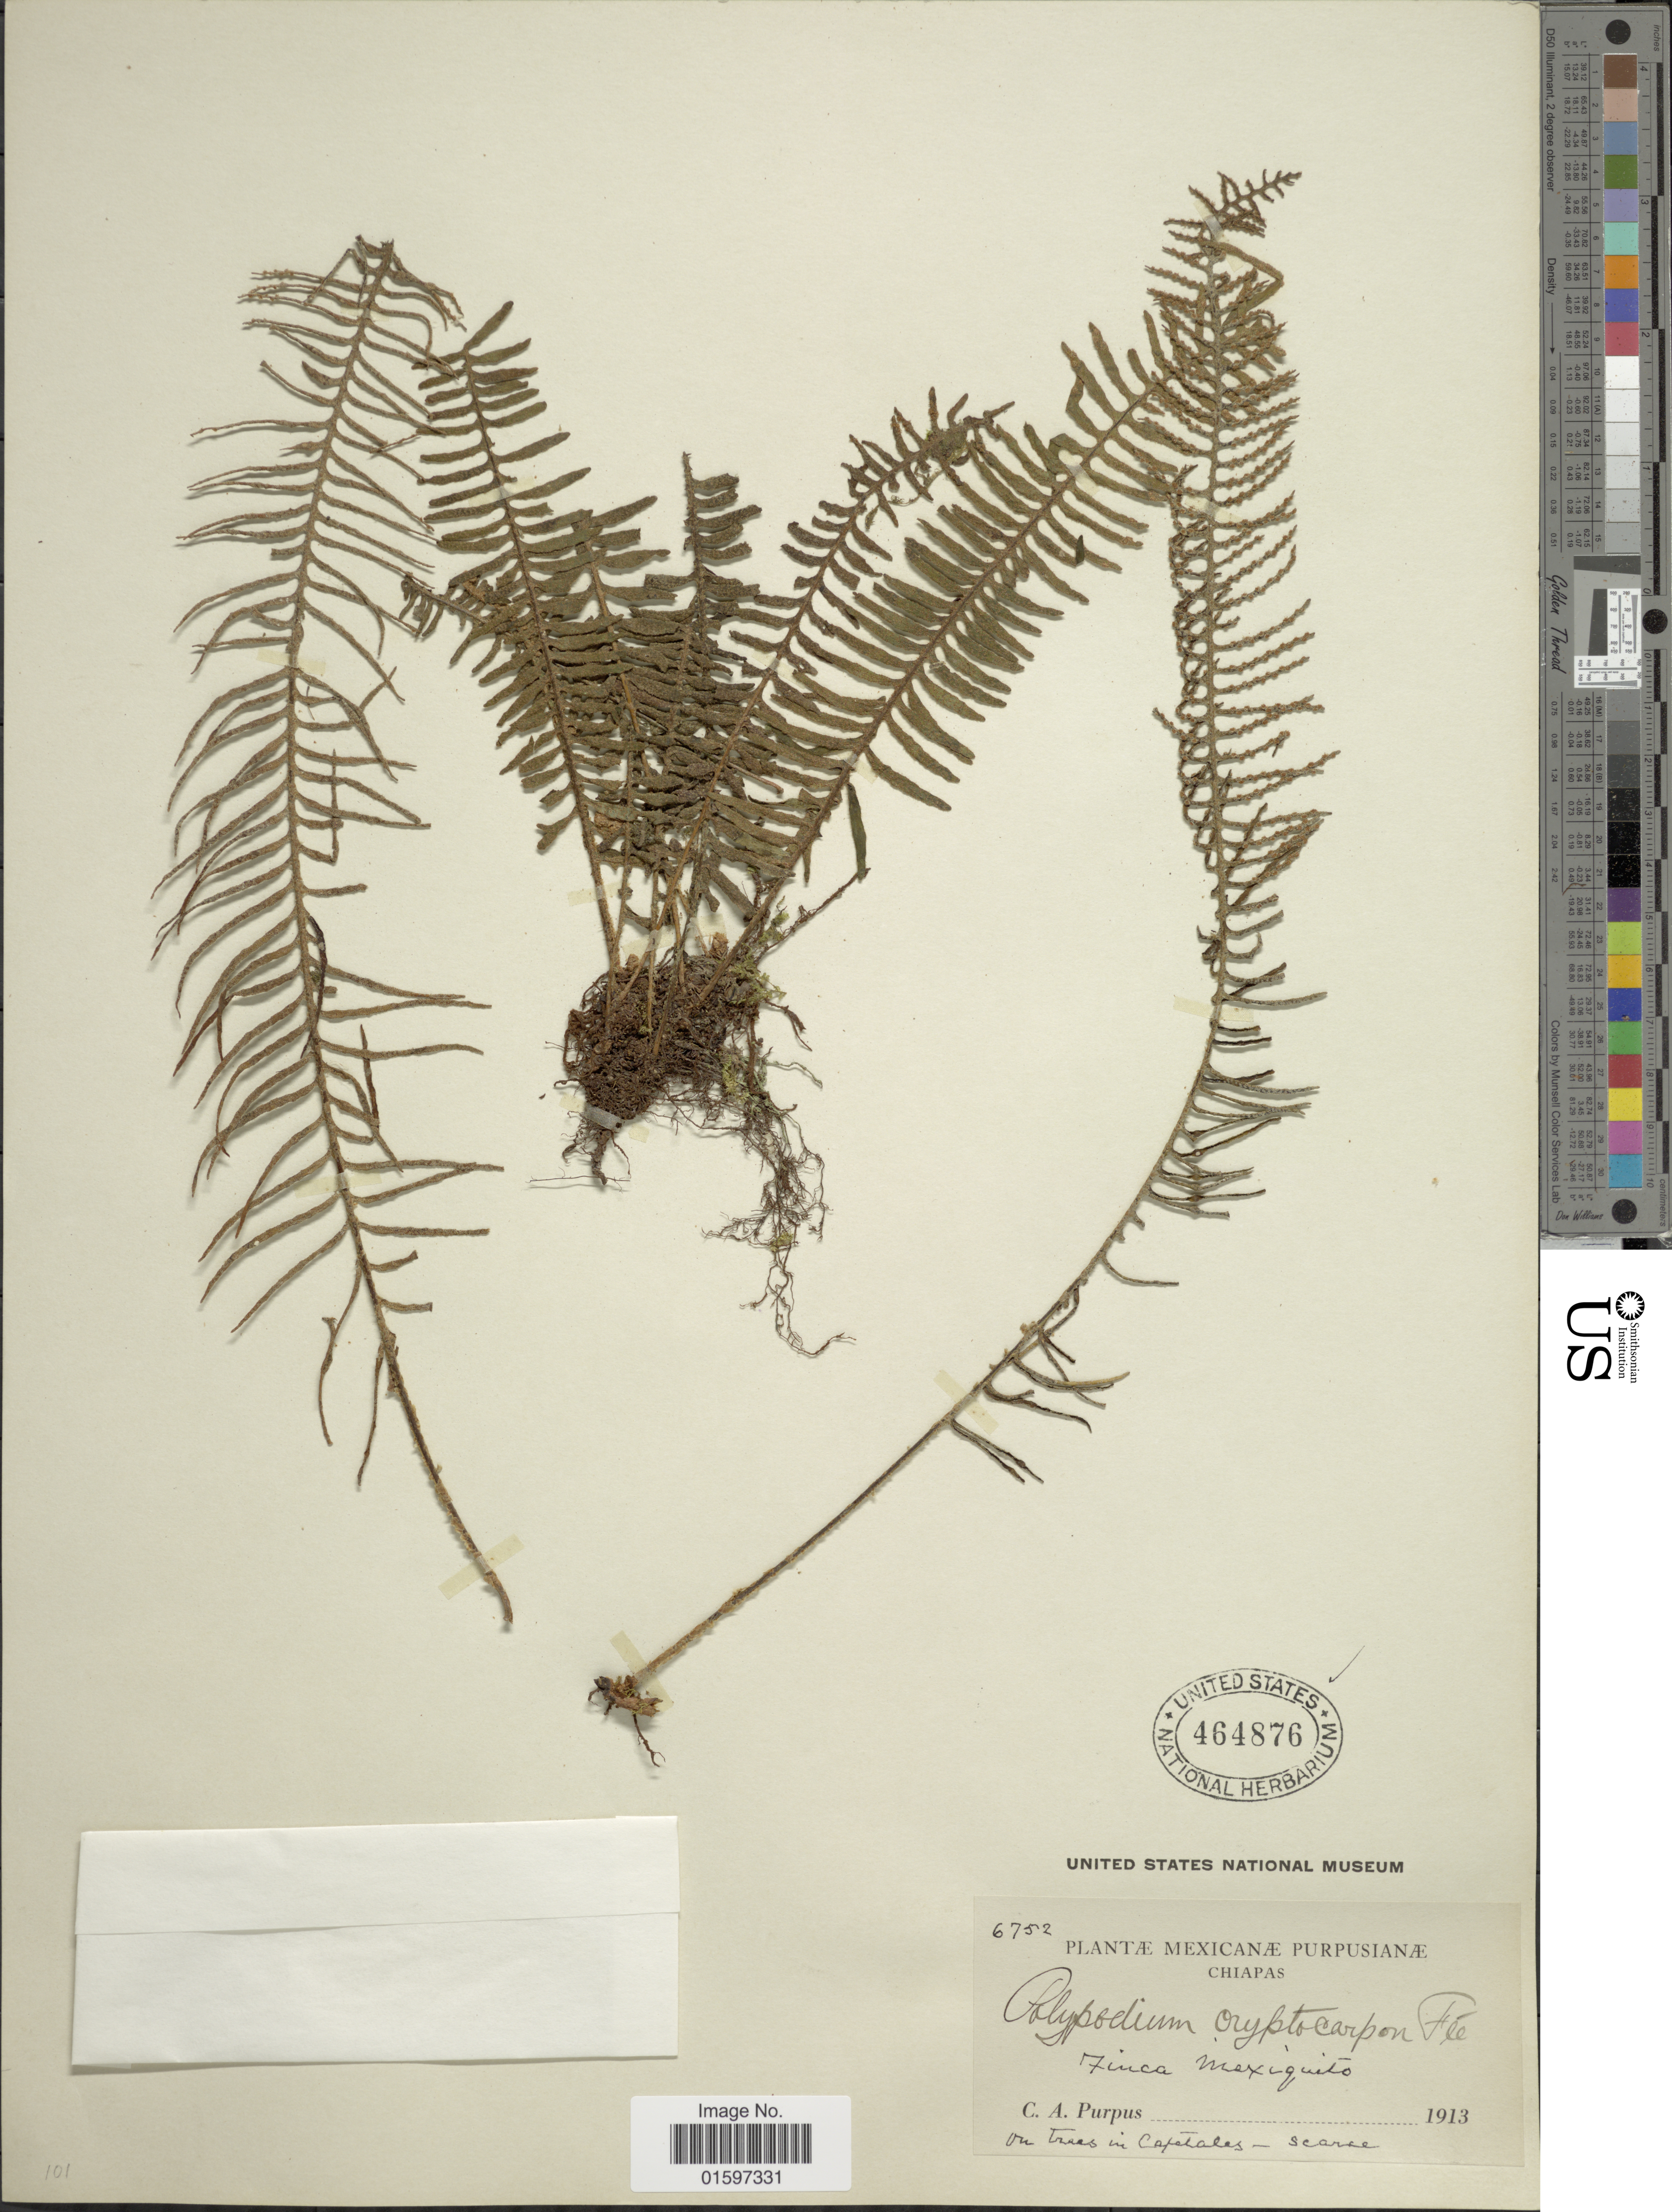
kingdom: Plantae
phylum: Tracheophyta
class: Polypodiopsida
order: Polypodiales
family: Polypodiaceae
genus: Pleopeltis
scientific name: Pleopeltis cryptocarpa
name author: (Fée) A.R. Sm. & Tejero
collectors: C. A. Purpus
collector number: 6752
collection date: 1913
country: Mexico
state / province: Chiapas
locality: Finca Mexiquito, on trees in Cafetales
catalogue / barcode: US 464876